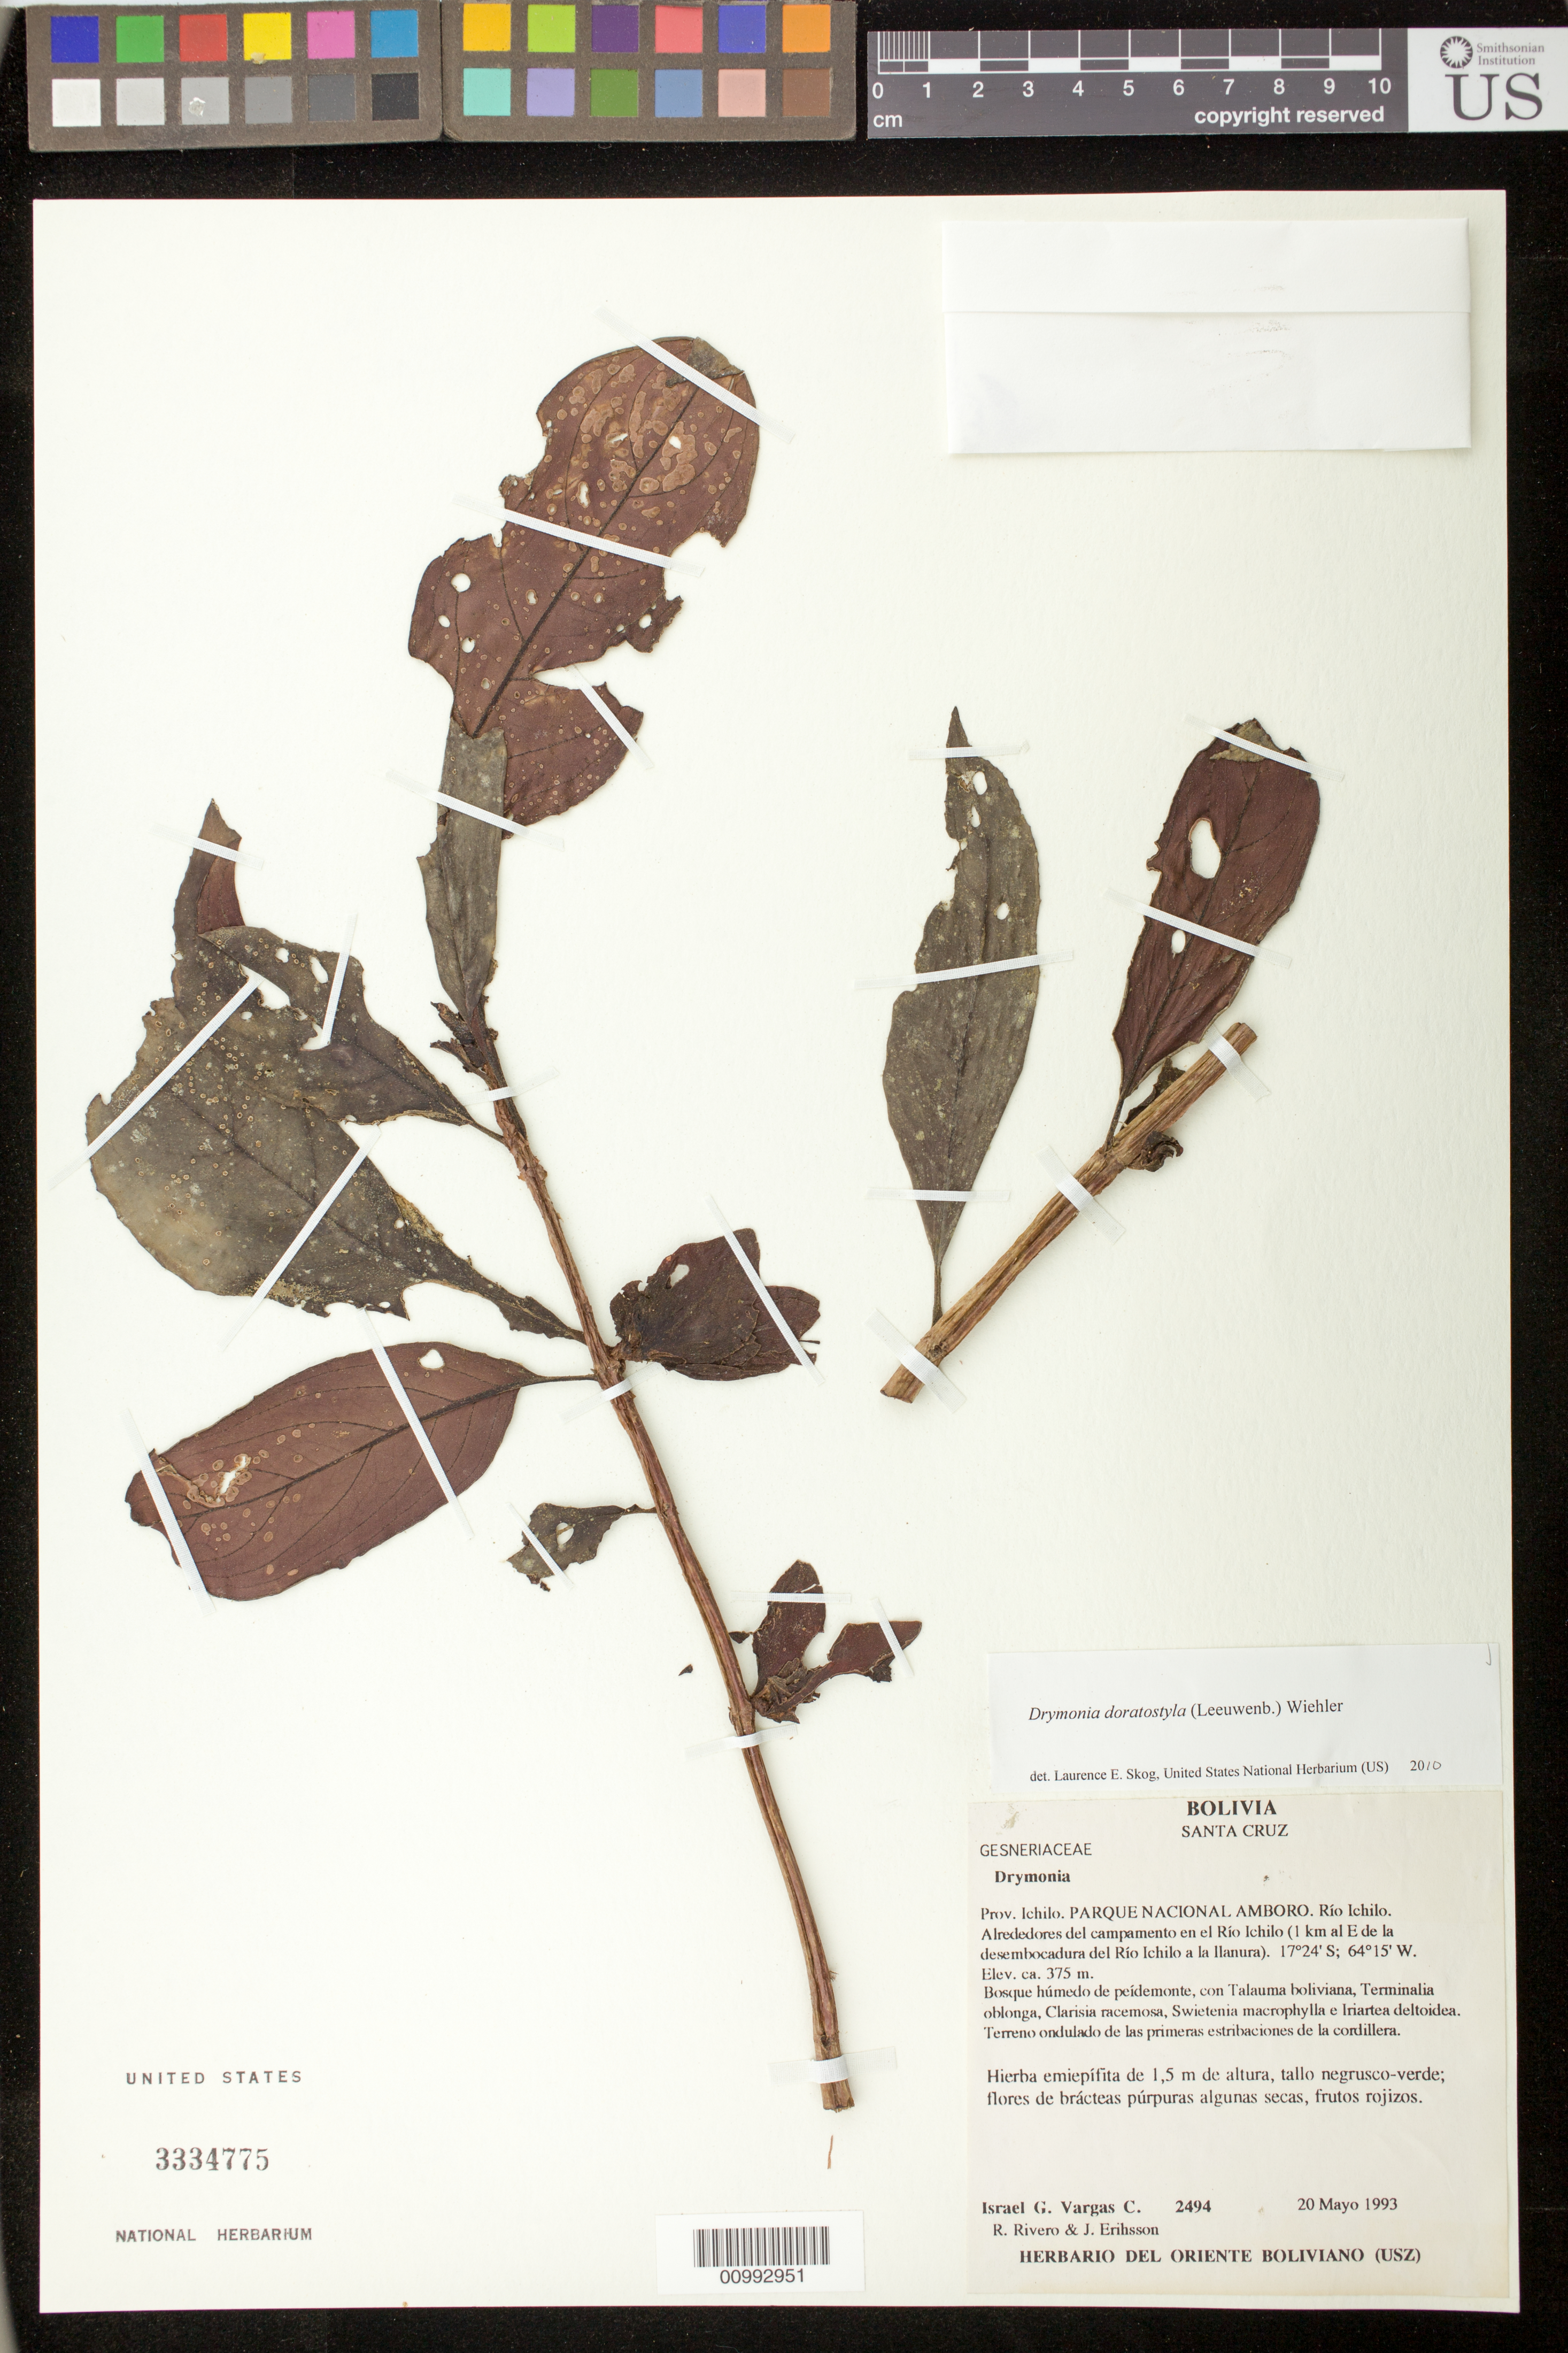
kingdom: Plantae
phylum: Tracheophyta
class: Magnoliopsida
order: Lamiales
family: Gesneriaceae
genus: Drymonia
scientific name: Drymonia doratostyla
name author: (Leeuwenb.) Wiehler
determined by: Skog, Laurence E.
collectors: I. G. Vargas C., R. Rivero & J. Erihsson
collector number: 2494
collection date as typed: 20 May 1993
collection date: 1993-05-20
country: Bolivia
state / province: Santa Cruz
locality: Prov. Ichilo, Parque Nacional Amboro, Río Ichilo, alrededores del campamento en el Río Ichilo (1 km al E de la desembocadura del Río Ichilo a la llanura)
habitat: Bosque humedo de peídemonte… terreno ondulado de las primeras estribaciones de la cordillera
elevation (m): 375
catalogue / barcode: US 3334775